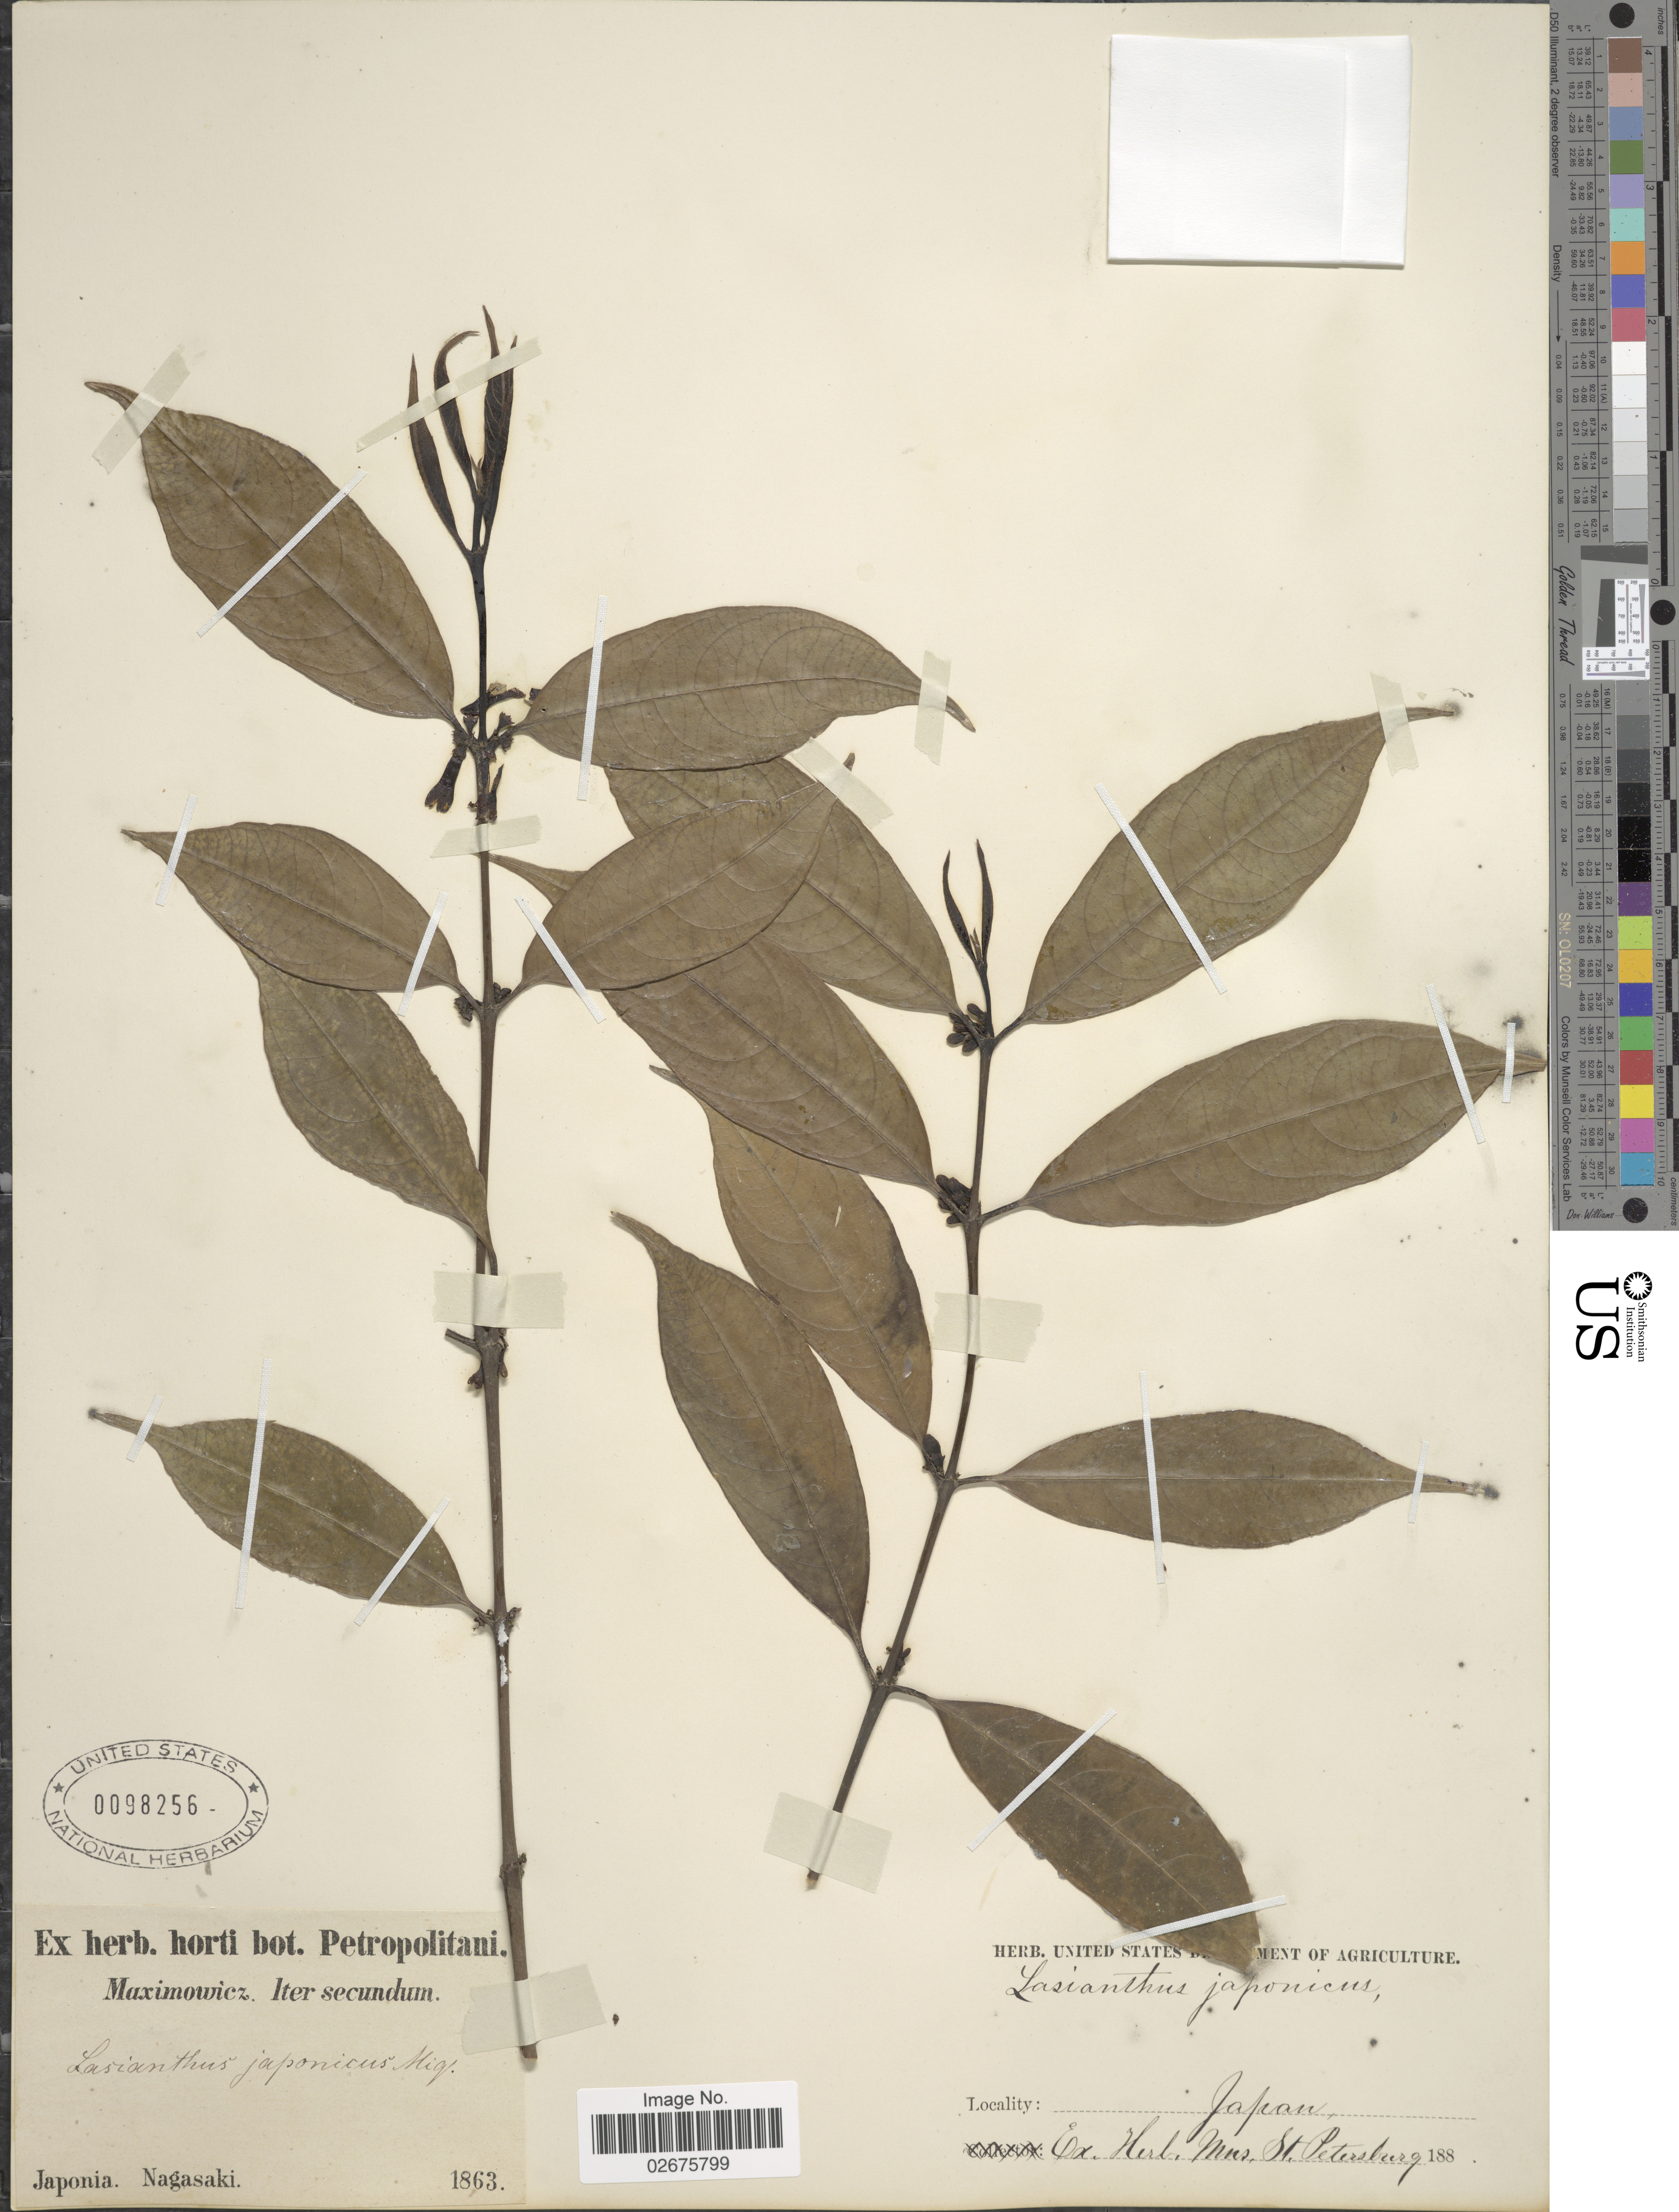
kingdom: Plantae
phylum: Tracheophyta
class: Magnoliopsida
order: Gentianales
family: Rubiaceae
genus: Lasianthus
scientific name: Lasianthus japonicus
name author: Miq.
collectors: -. Maximowicz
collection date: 1863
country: Japan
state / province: Nagasaki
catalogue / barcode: US 98256